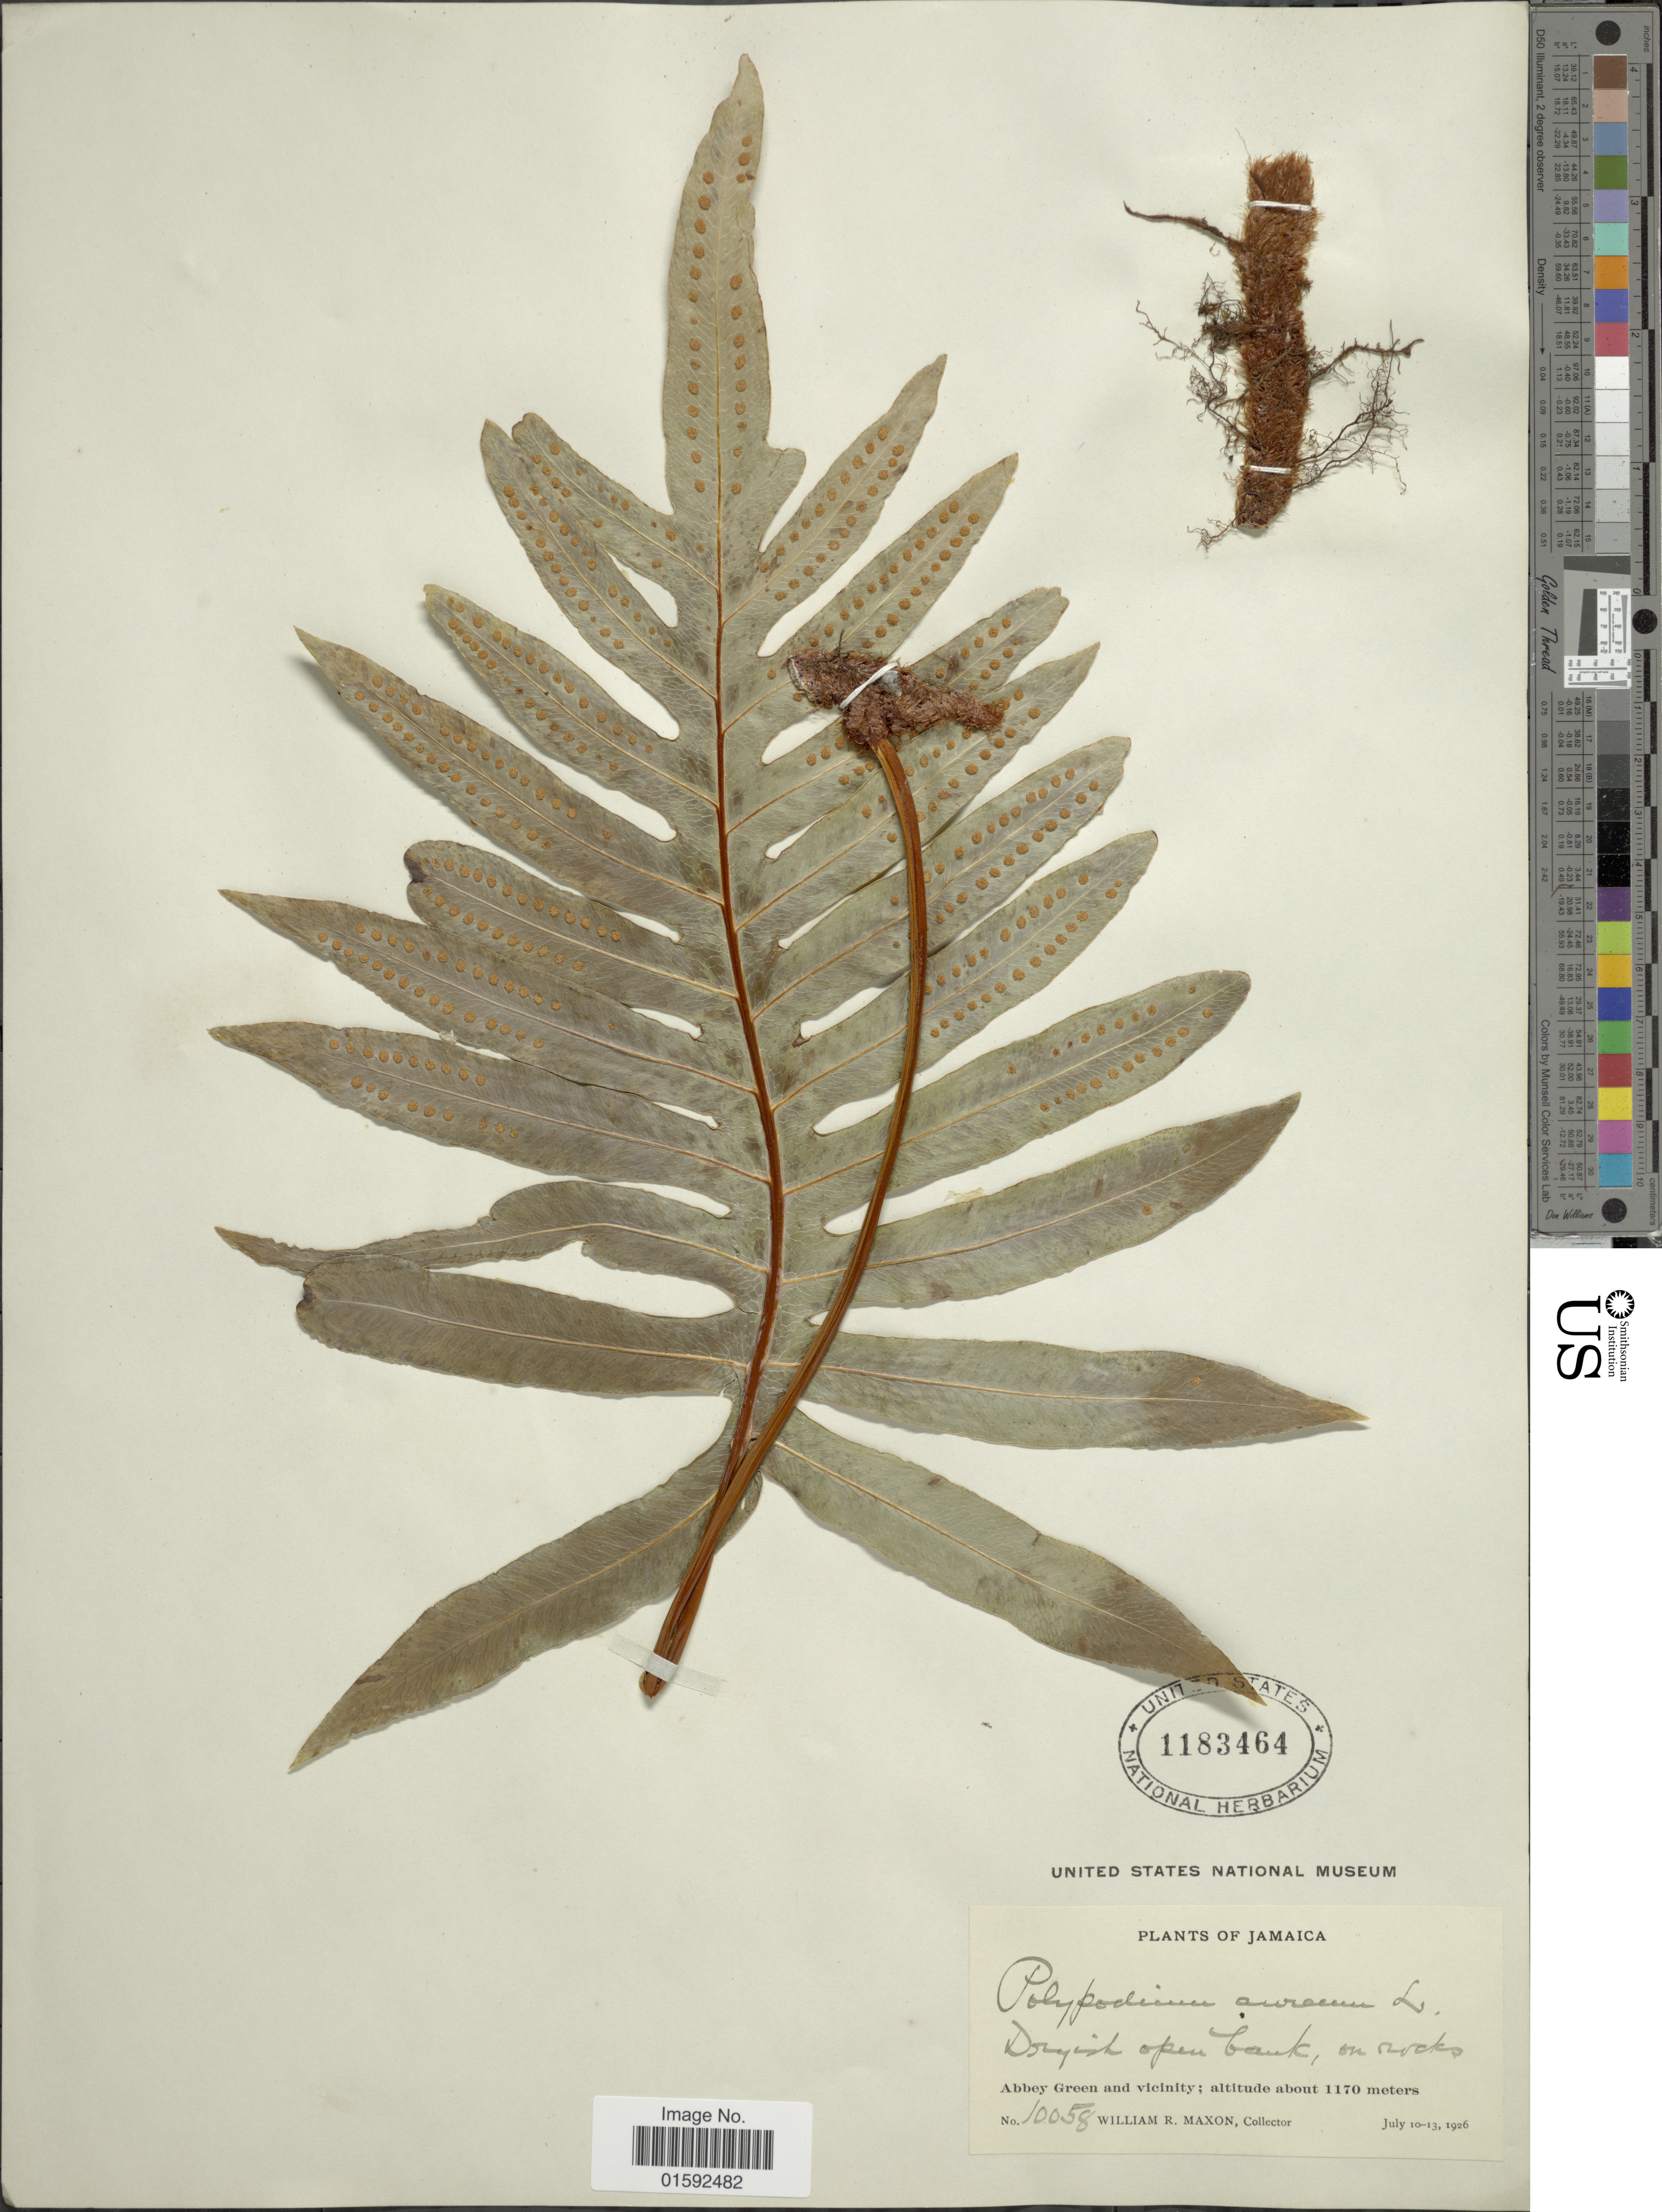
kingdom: Plantae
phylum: Tracheophyta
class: Polypodiopsida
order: Polypodiales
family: Polypodiaceae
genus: Phlebodium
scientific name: Phlebodium pseudoaureum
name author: (Cav.) Lellinger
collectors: W. R. Maxon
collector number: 10058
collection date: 1926-07-10/1926-07-13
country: Jamaica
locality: Jamaica, Abbey Green and vicinity.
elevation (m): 1170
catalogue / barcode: US 1183464